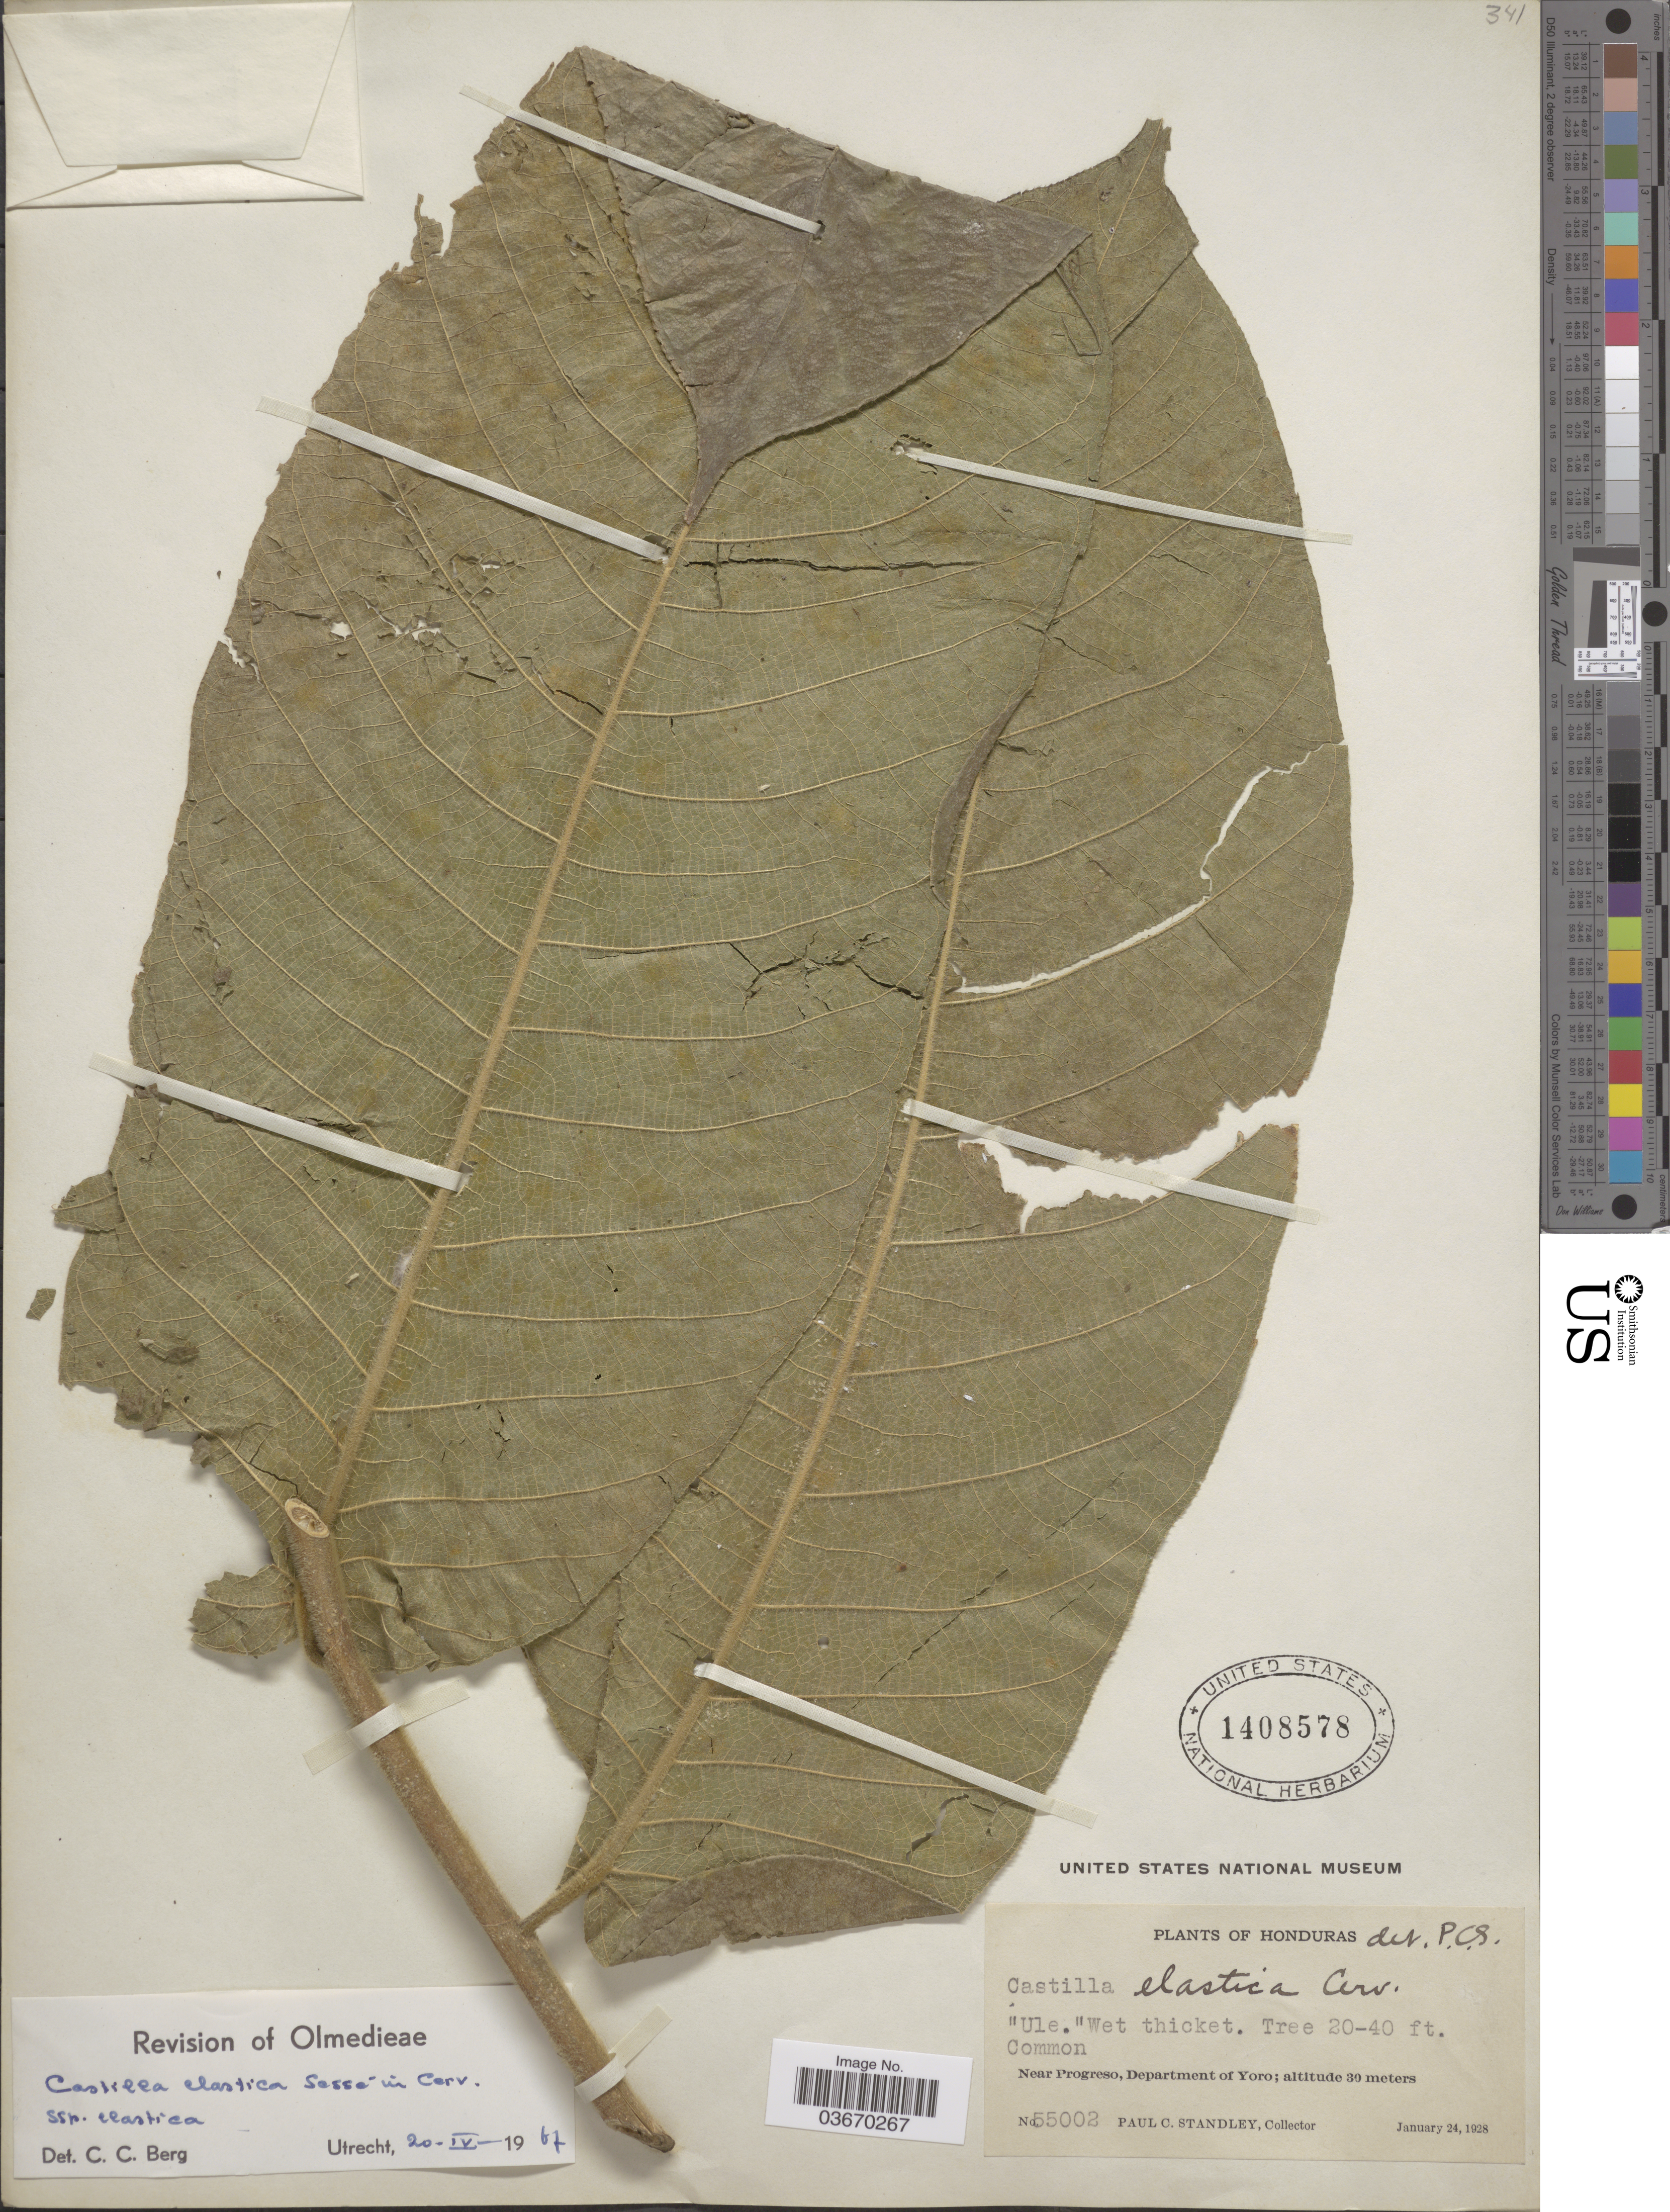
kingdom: Plantae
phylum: Tracheophyta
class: Magnoliopsida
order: Rosales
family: Moraceae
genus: Castilla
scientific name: Castilla elastica subsp. elastica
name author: Sessé ex Cerv.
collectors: P. C. Standley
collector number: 55002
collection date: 1928-01-24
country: Honduras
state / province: Yoro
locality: Near Progreso, Department of Yoro.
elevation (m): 30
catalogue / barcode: US 1408578